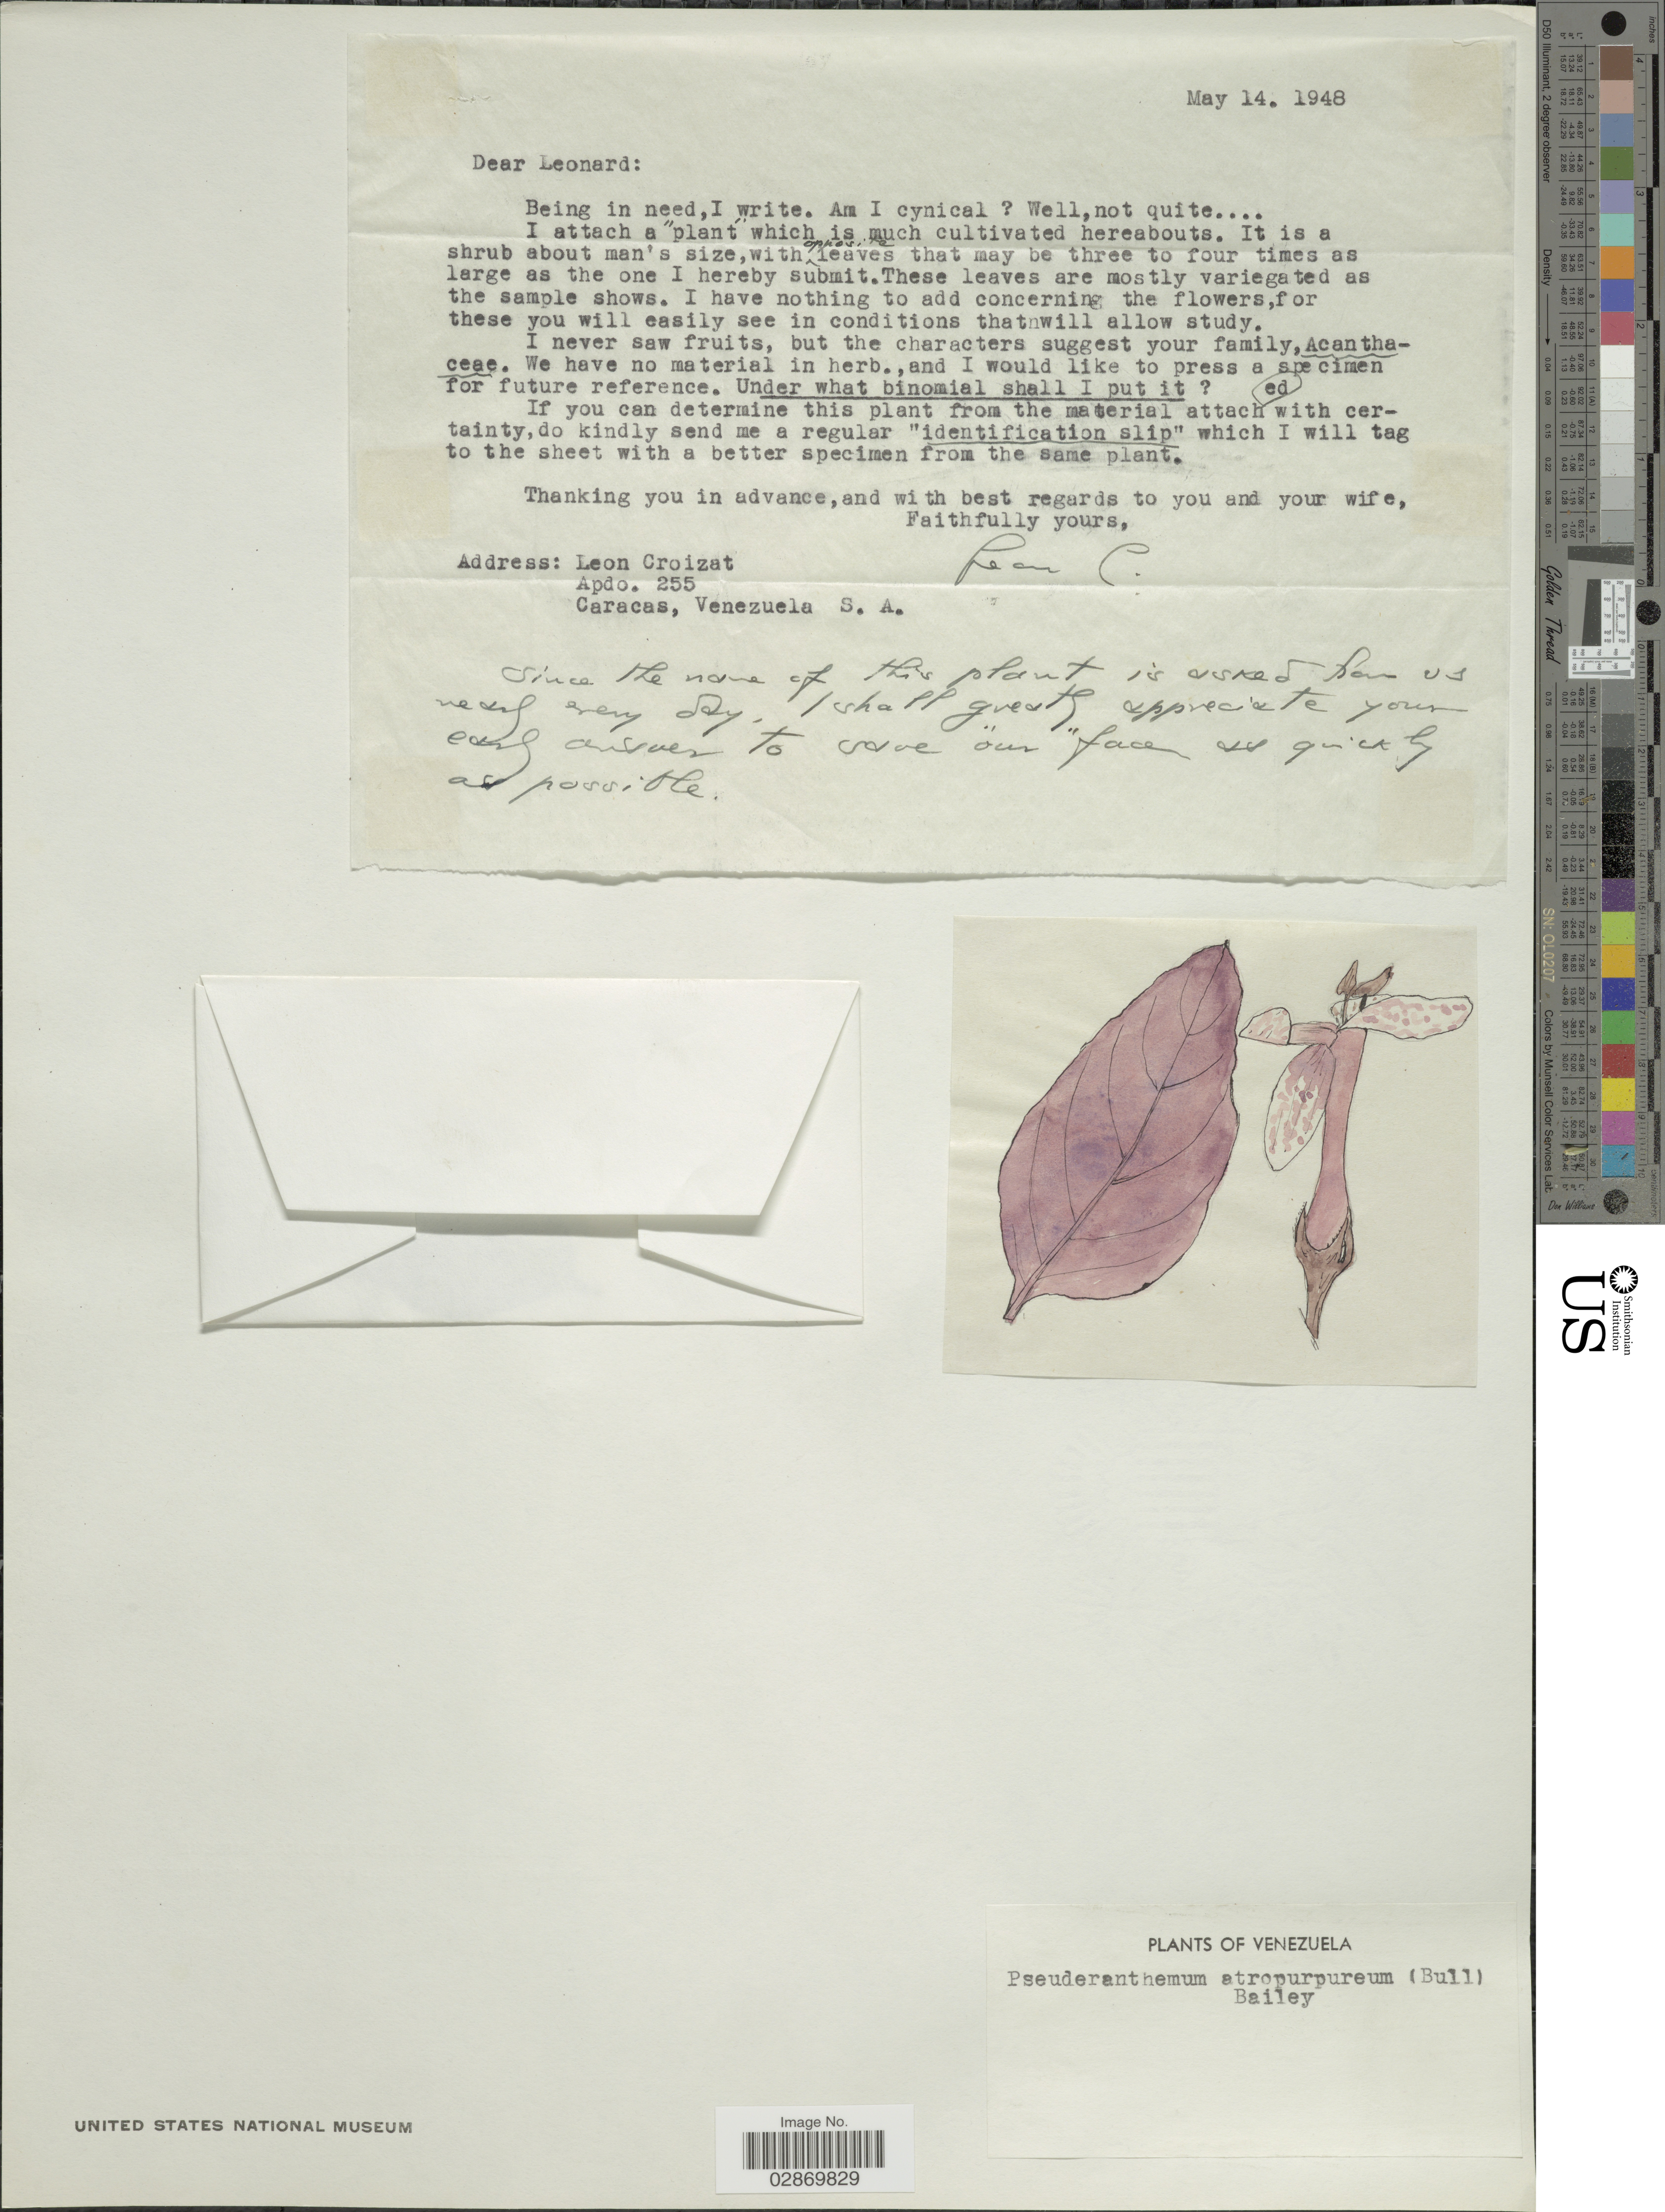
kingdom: Plantae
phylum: Tracheophyta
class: Magnoliopsida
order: Lamiales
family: Acanthaceae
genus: Pseuderanthemum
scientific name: Pseuderanthemum atropurpureum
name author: (W. Bull) L.H. Bailey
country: Venezuela